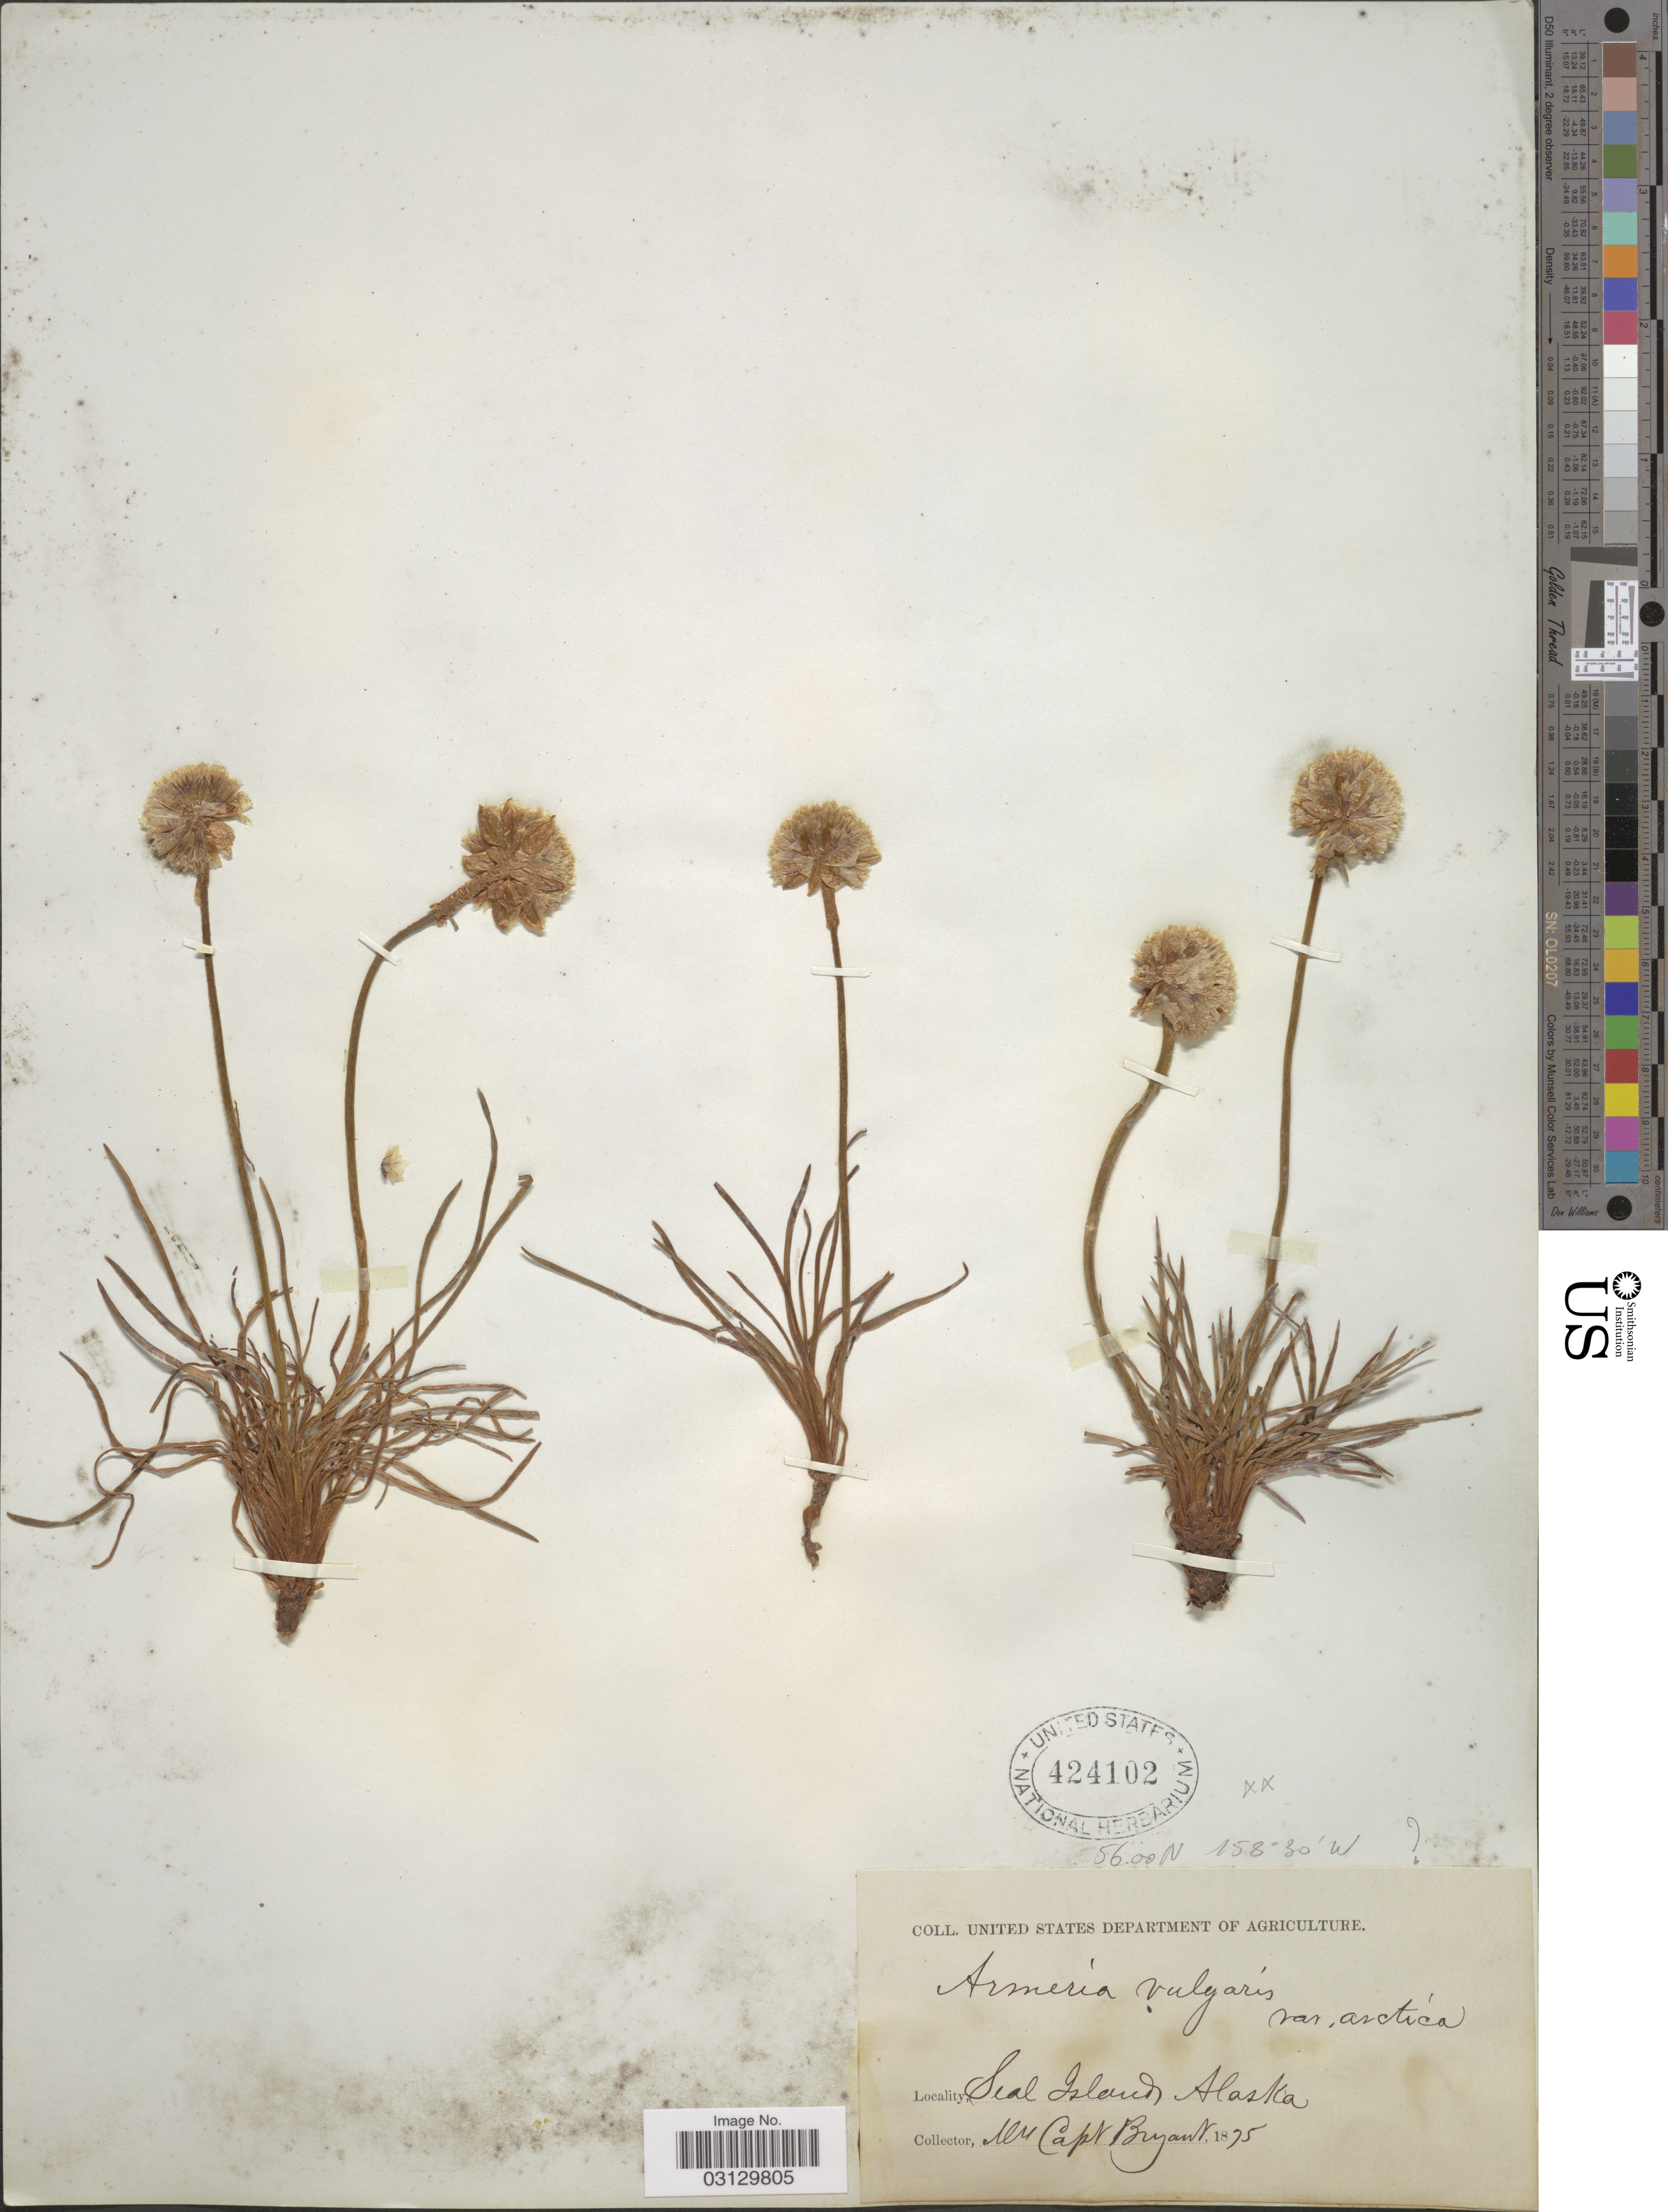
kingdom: Plantae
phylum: Tracheophyta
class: Magnoliopsida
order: Caryophyllales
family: Plumbaginaceae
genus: Armeria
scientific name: Armeria maritima subsp. sibirica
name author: (Turcz. ex Boiss.) Nyman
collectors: C. Bryant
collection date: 1875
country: United States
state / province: Alaska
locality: Seal Islands.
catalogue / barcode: US 424102